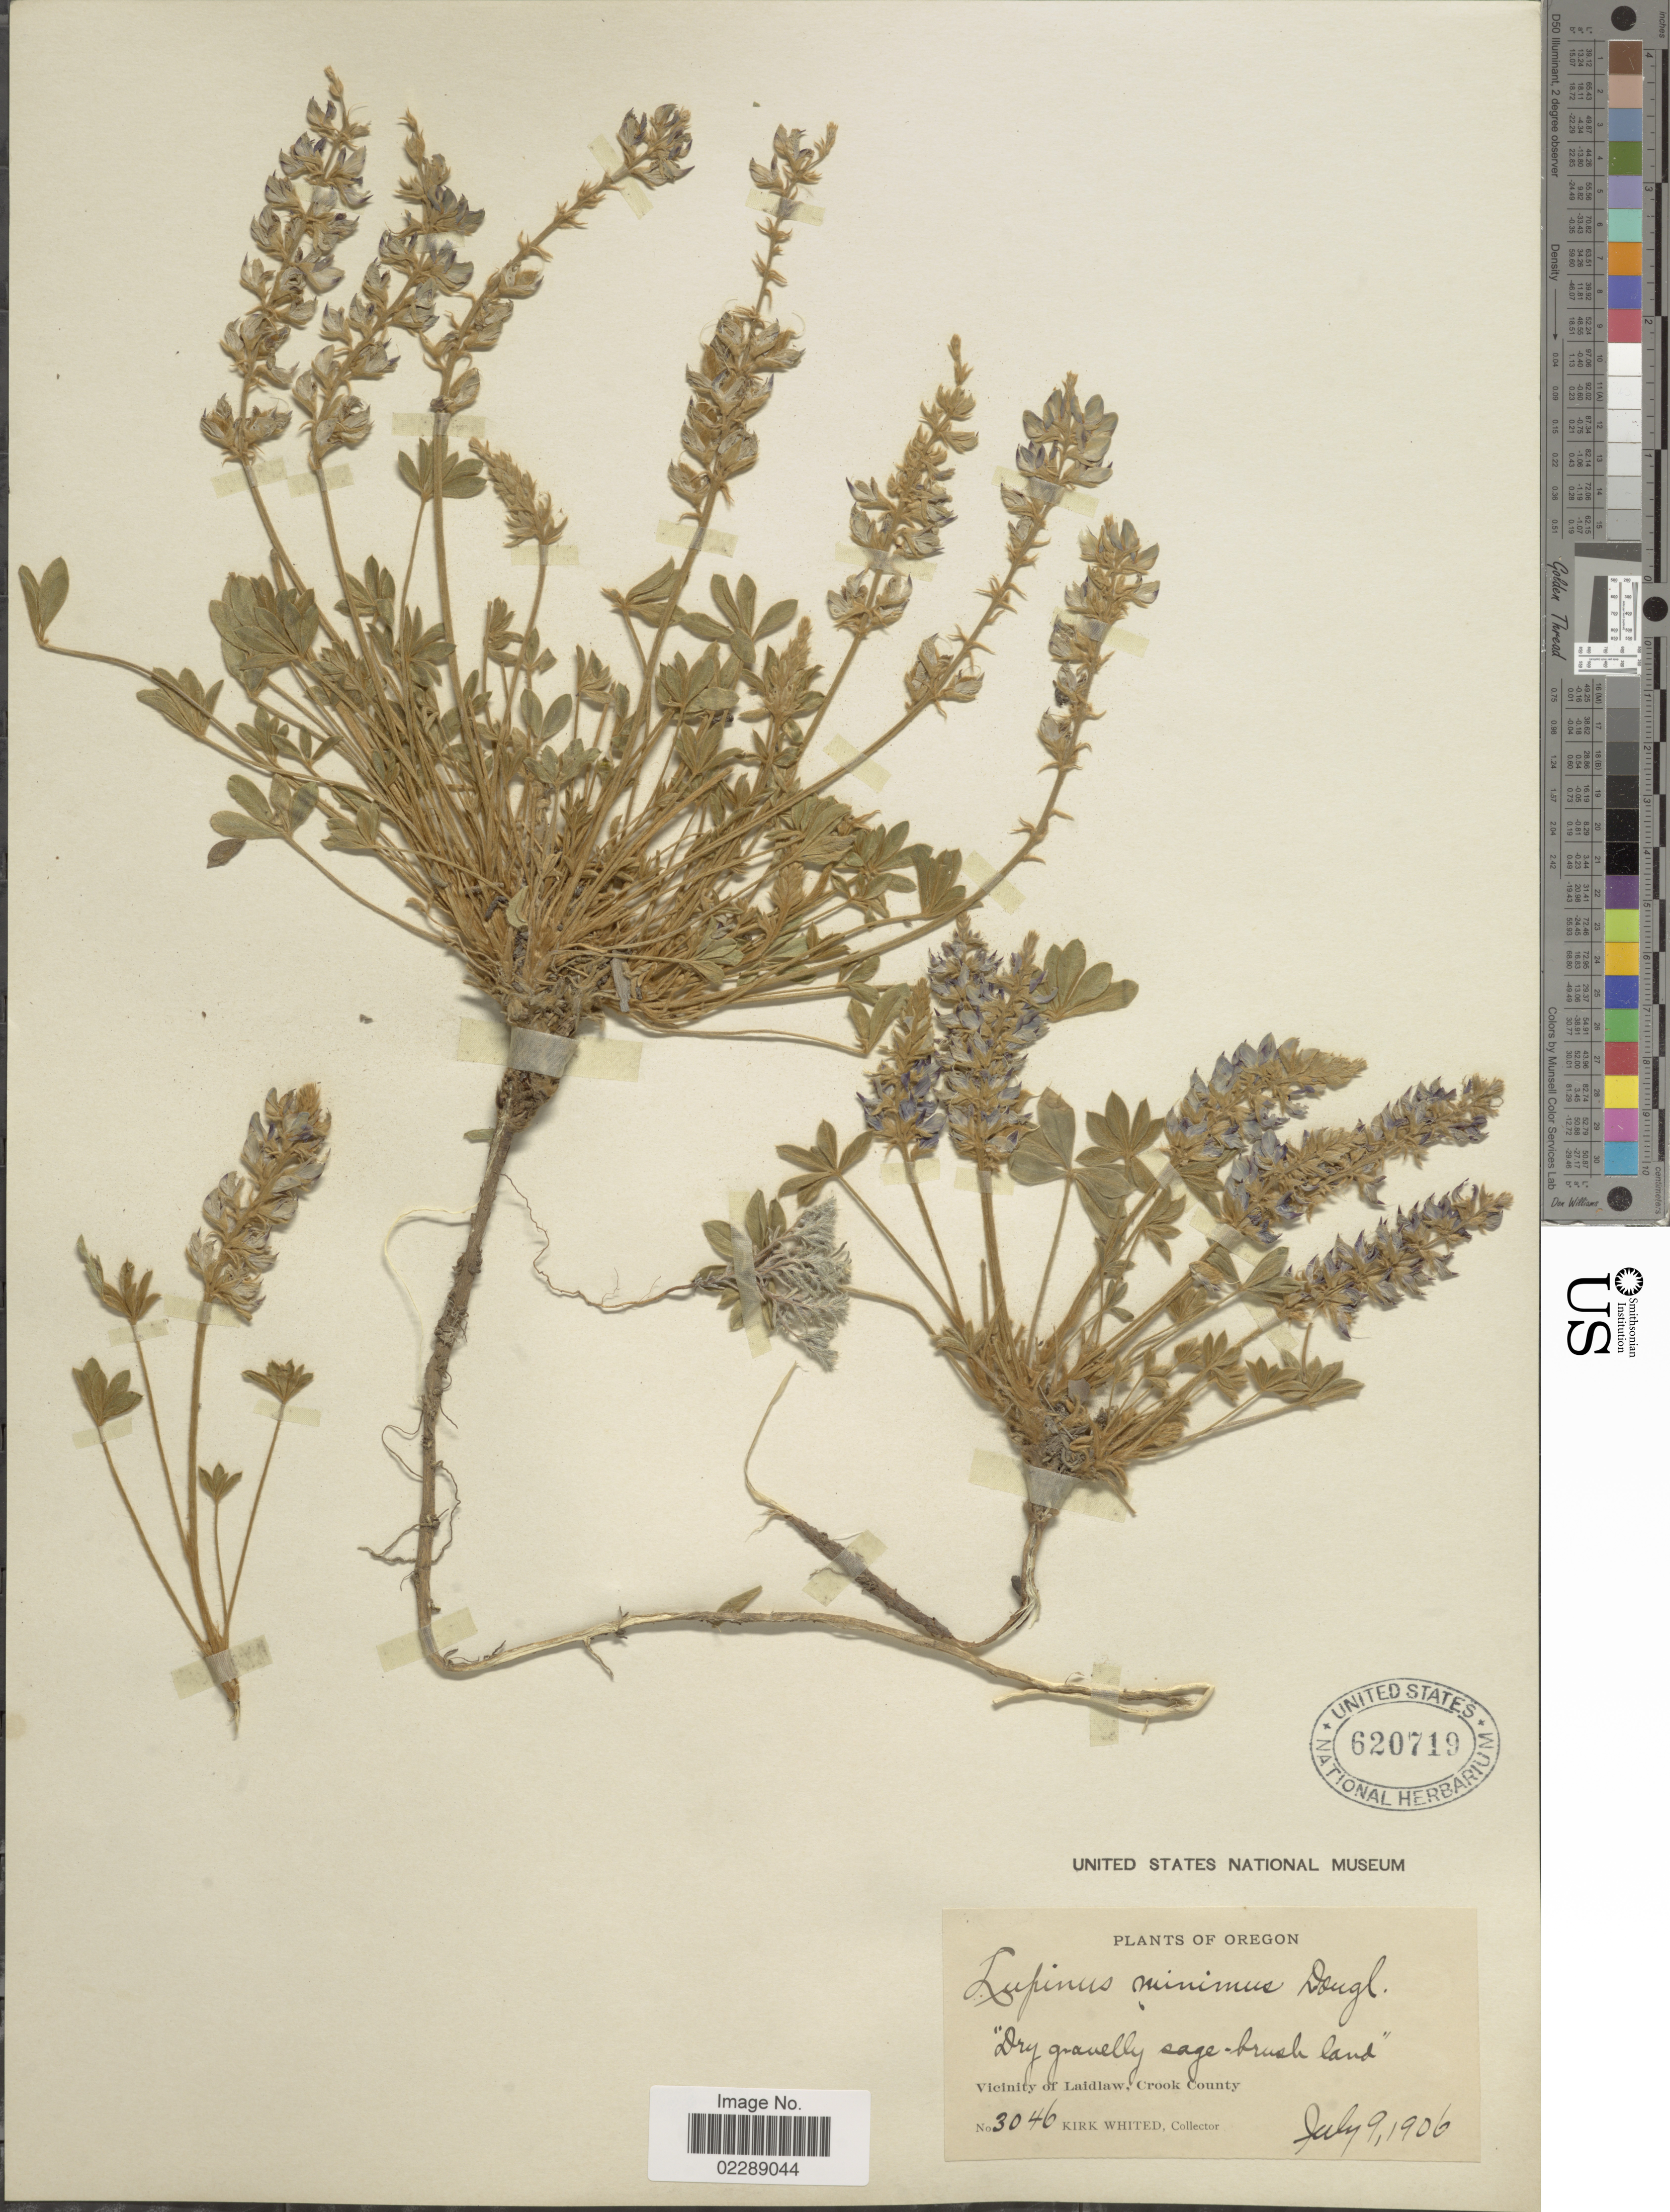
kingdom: Plantae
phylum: Tracheophyta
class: Magnoliopsida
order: Fabales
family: Fabaceae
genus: Lupinus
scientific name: Lupinus sellulus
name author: Kellogg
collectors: K. Whited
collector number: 3046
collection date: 1906-07-09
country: United States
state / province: Oregon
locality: Vicinity of Laidlaw, Crook County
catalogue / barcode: US 620719